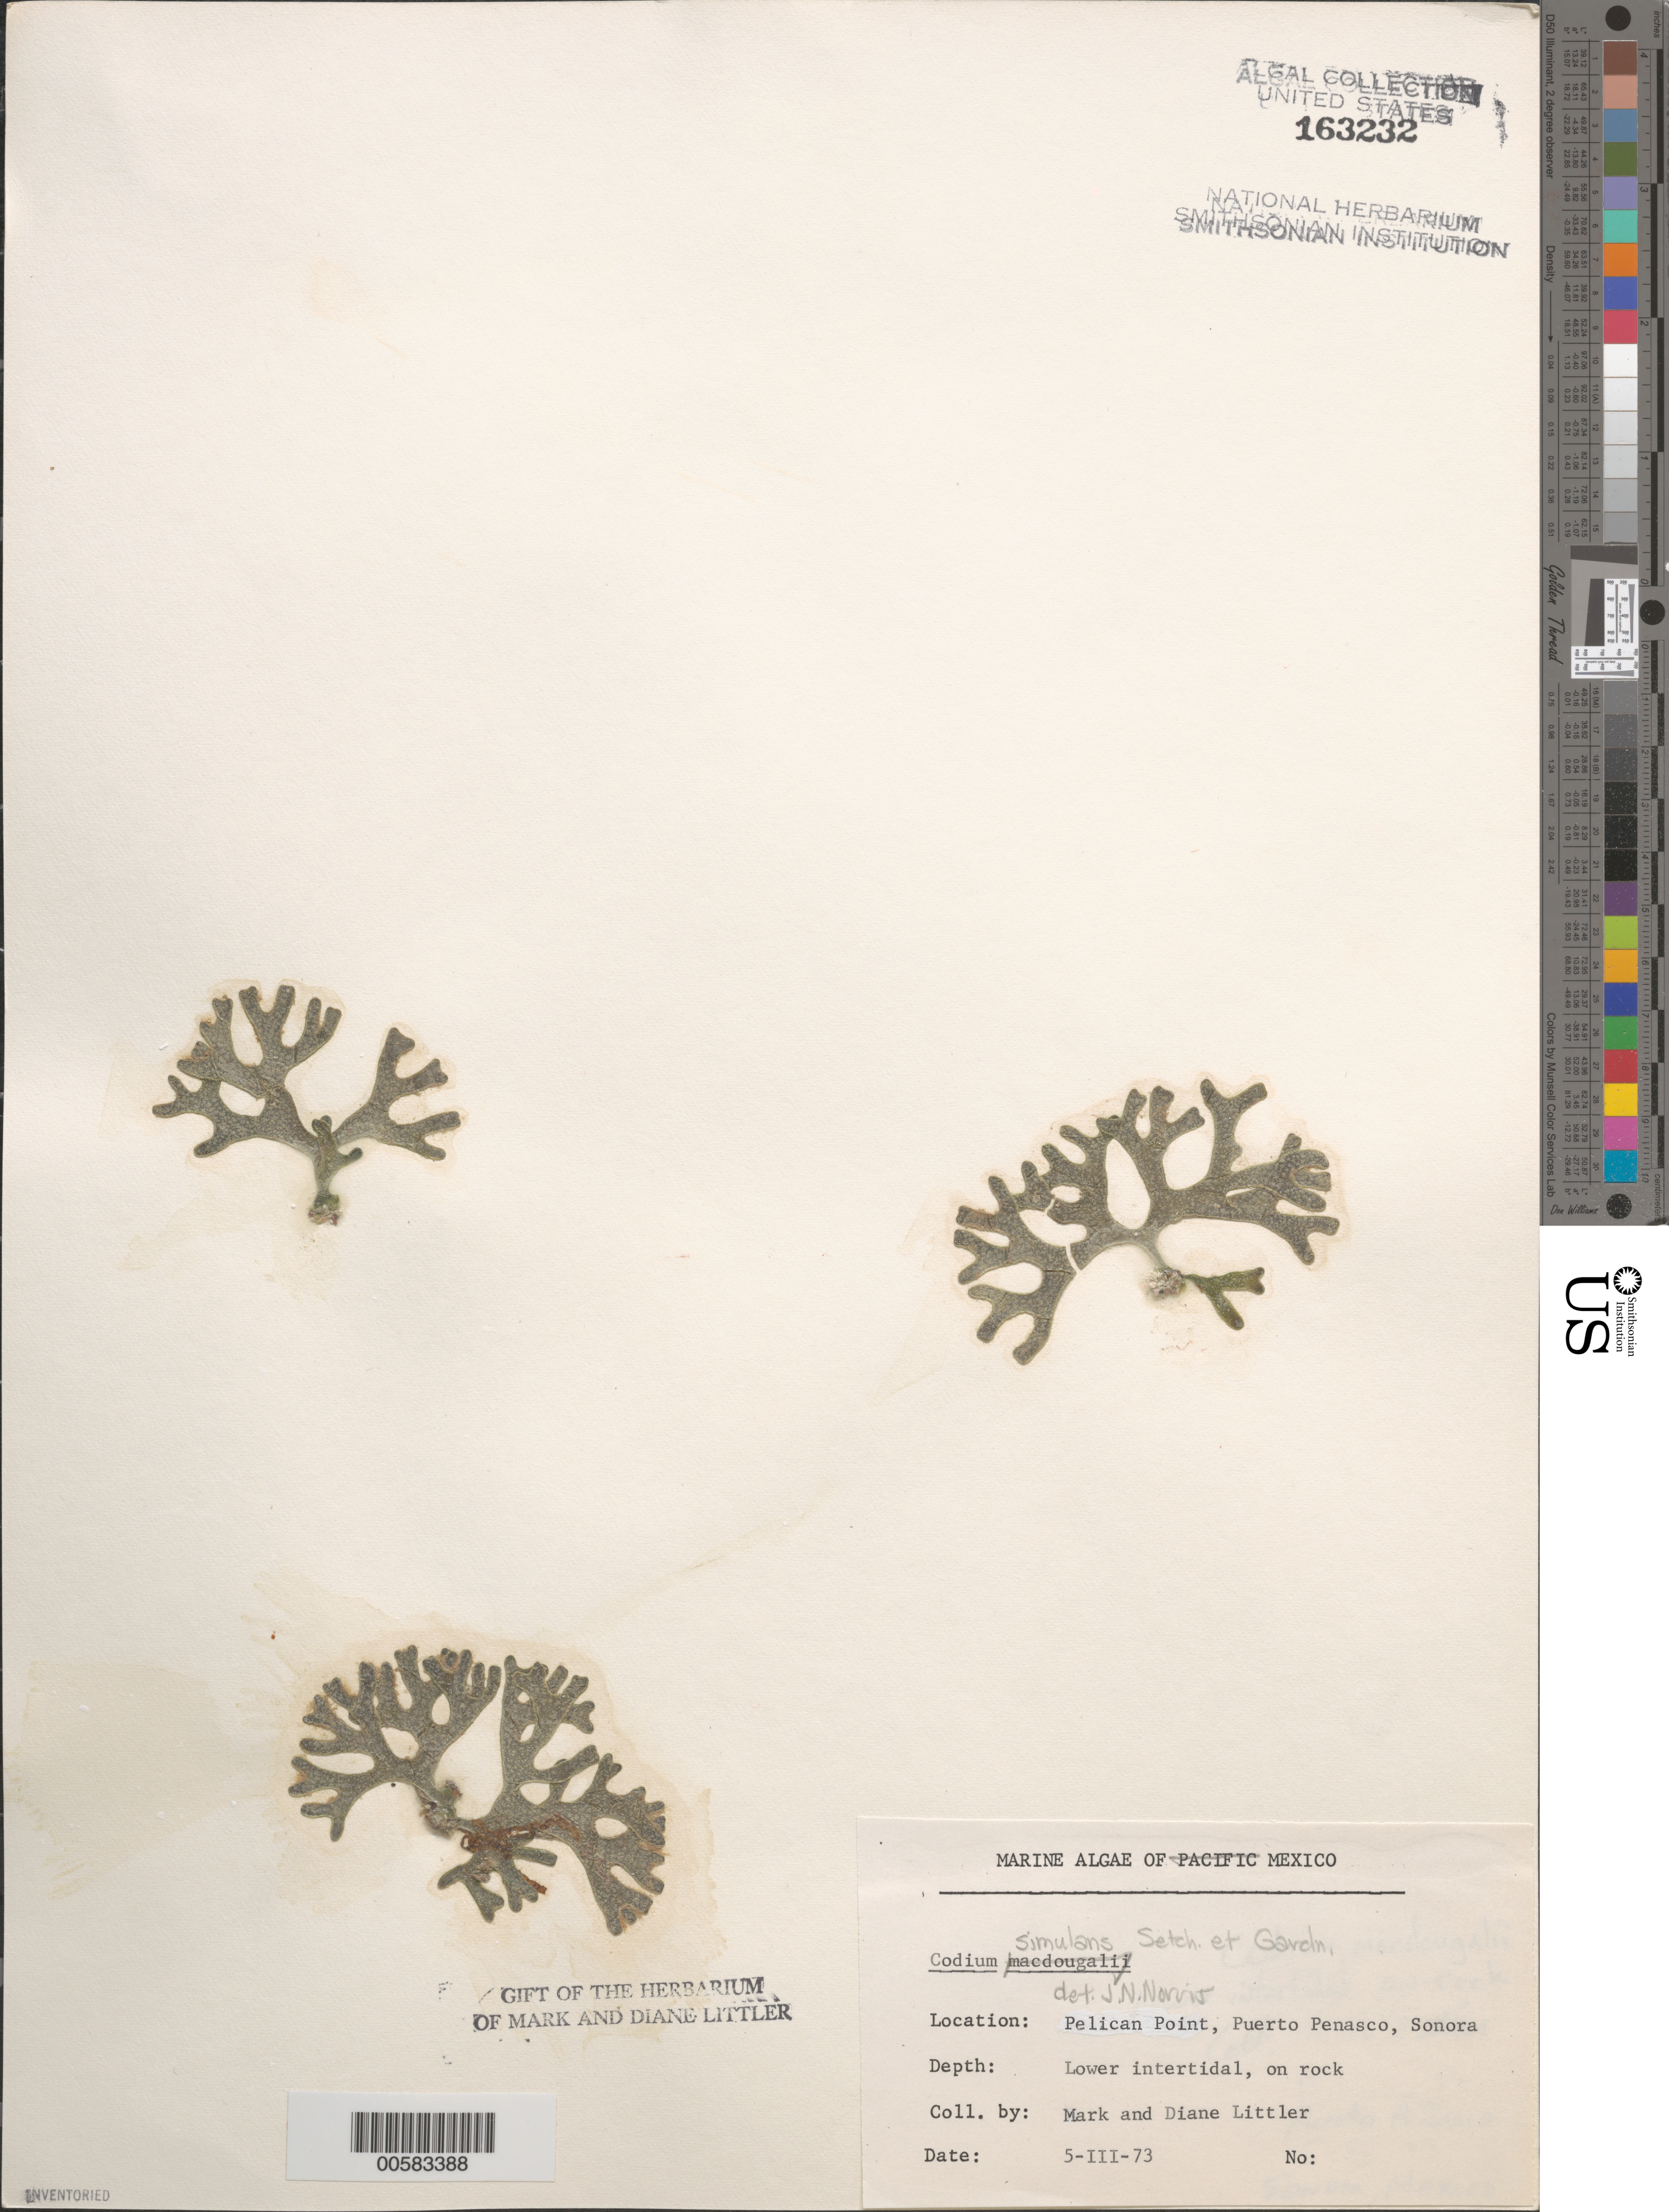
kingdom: Plantae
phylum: Chlorophyta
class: Ulvophyceae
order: Bryopsidales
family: Codiaceae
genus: Codium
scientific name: Codium simulans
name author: Setch. & N.L. Gardner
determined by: Norris, James N.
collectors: M. M. Littler & D. S. Littler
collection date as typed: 05 Mar 1973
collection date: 1973-03-05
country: Mexico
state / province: Sonora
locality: Pelican Point, Puerto Penasco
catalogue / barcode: US 163232